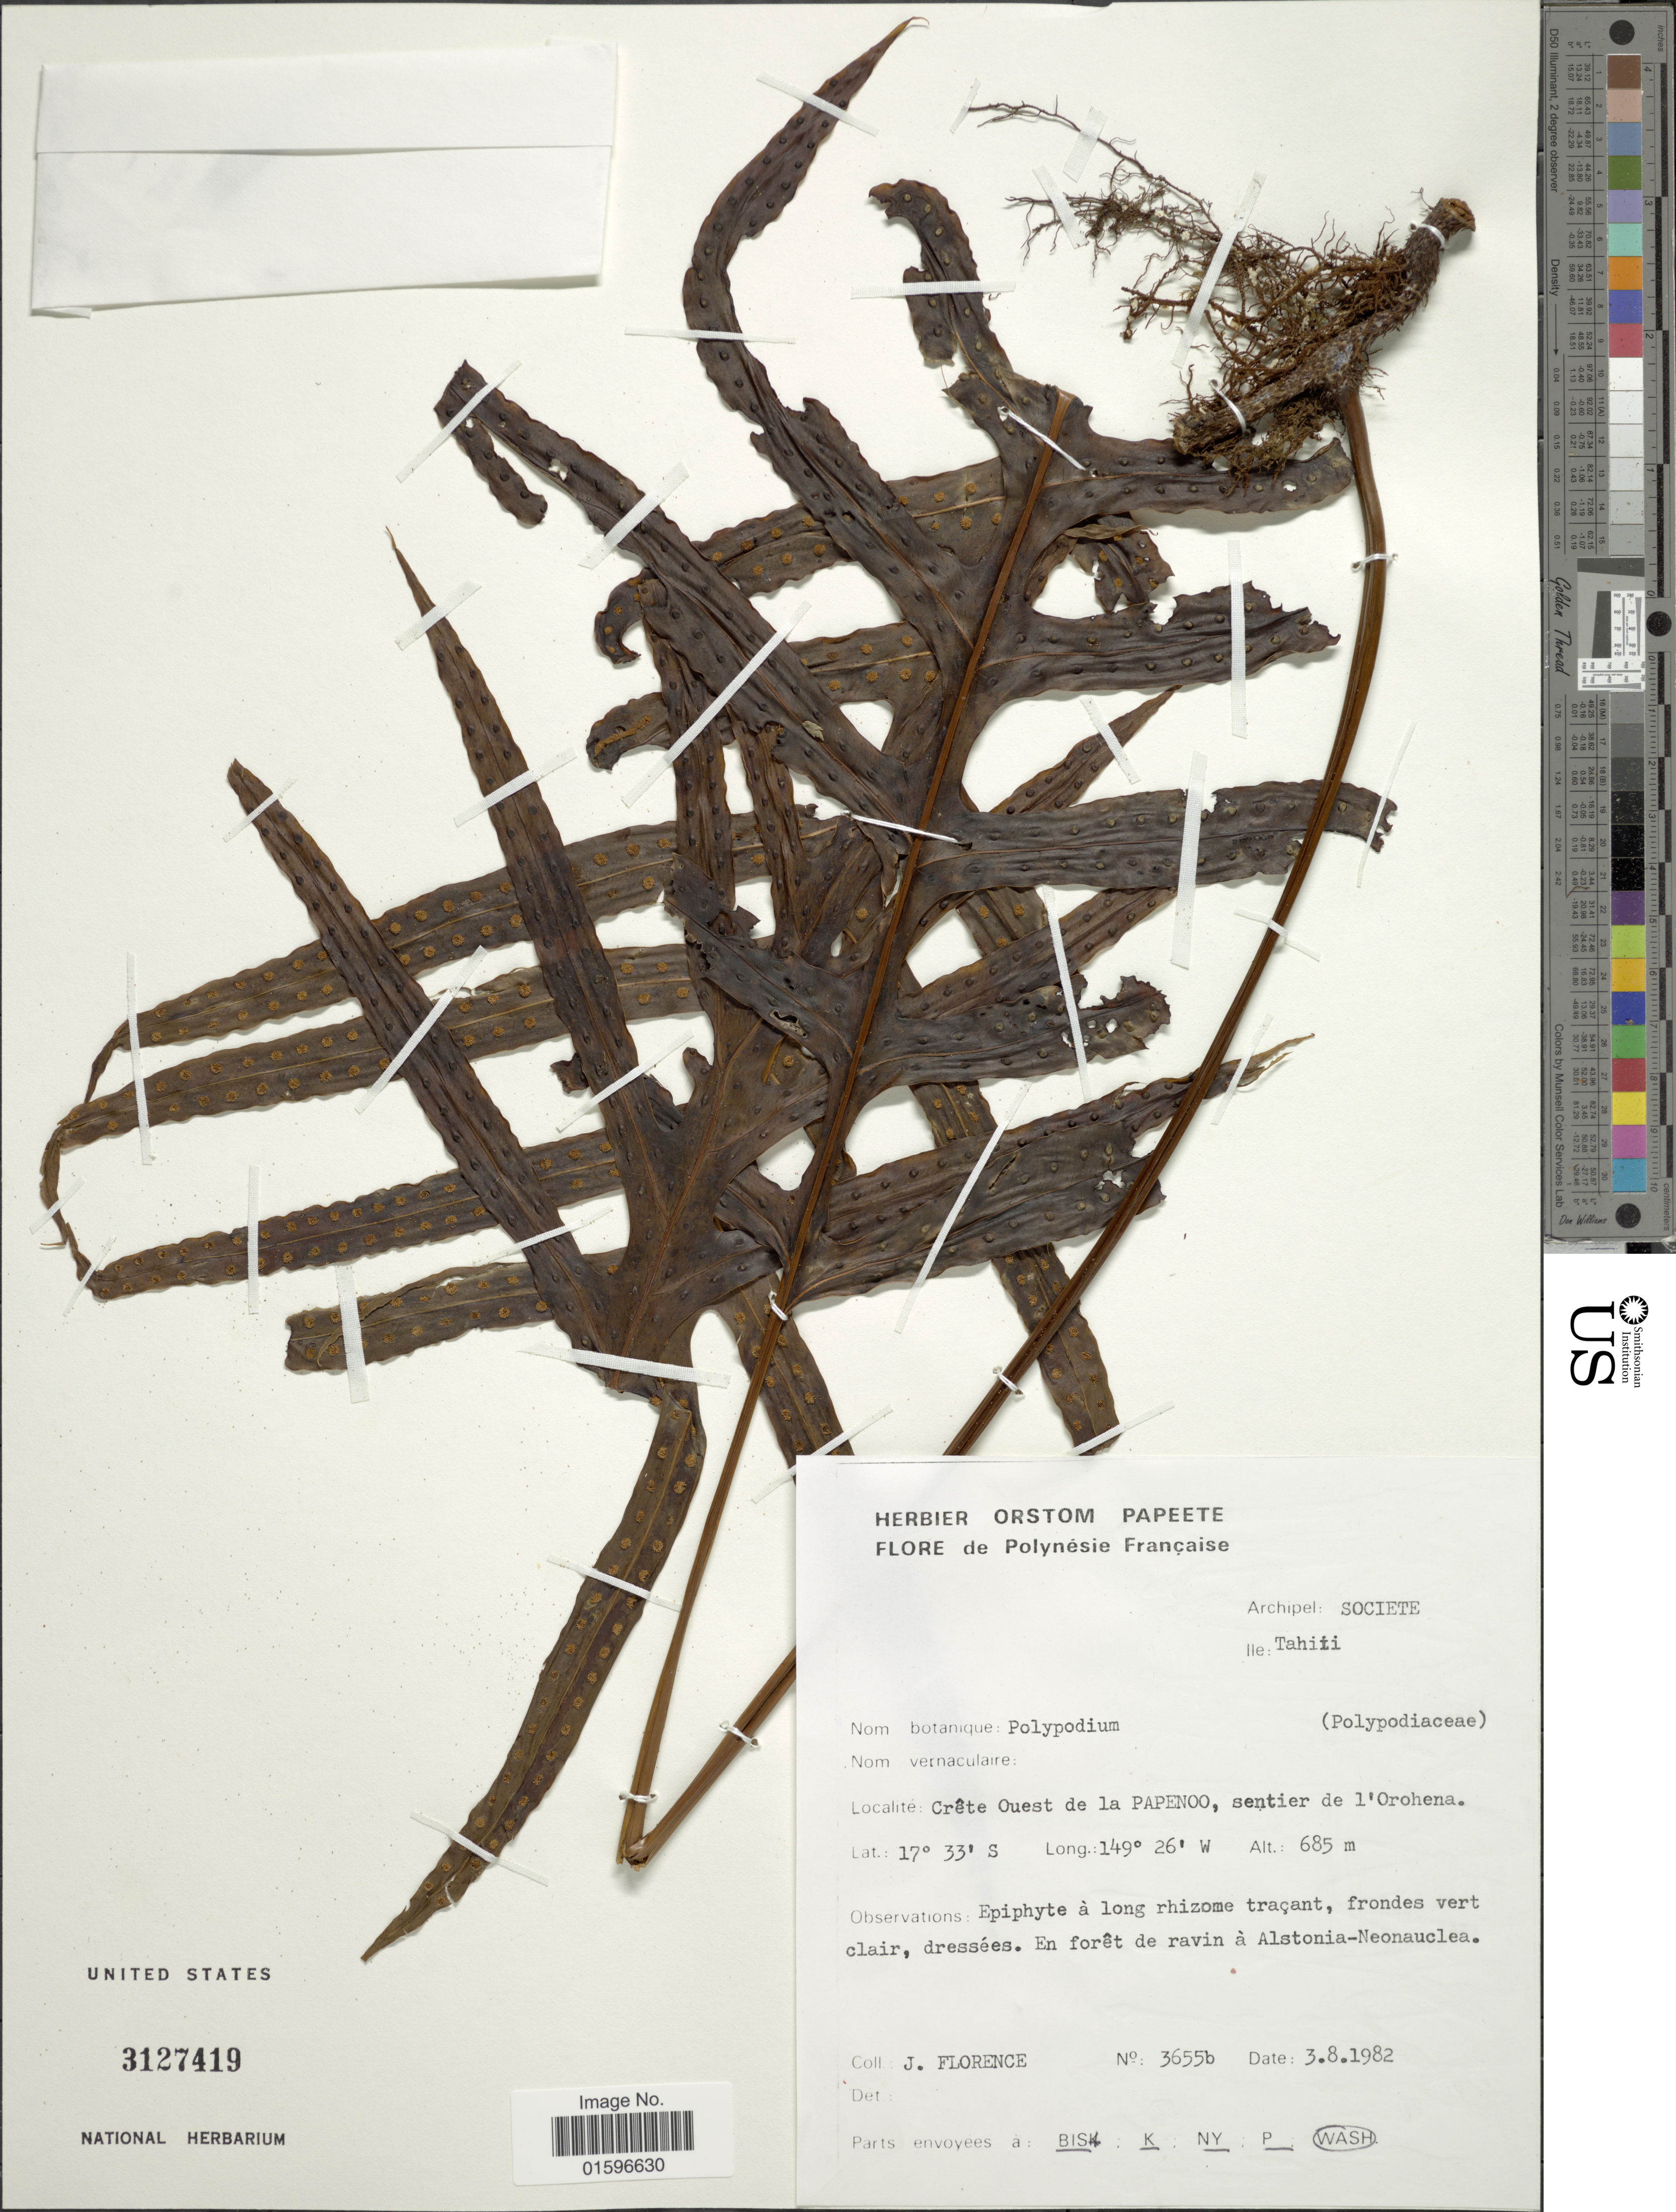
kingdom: Plantae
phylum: Tracheophyta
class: Polypodiopsida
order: Polypodiales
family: Polypodiaceae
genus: Microsorum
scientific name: Microsorum parksii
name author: (Copel.) Copel.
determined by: Florence, J.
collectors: J. Florence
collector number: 3655b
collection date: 1982-08-03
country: French Polynesia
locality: Orstom Papeete, Polynesie Francaise, Archipel: Societe Ile: Tahiti, crete Ouest de la Papenoo, sentier de l'Orohena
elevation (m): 685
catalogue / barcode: US 3127419